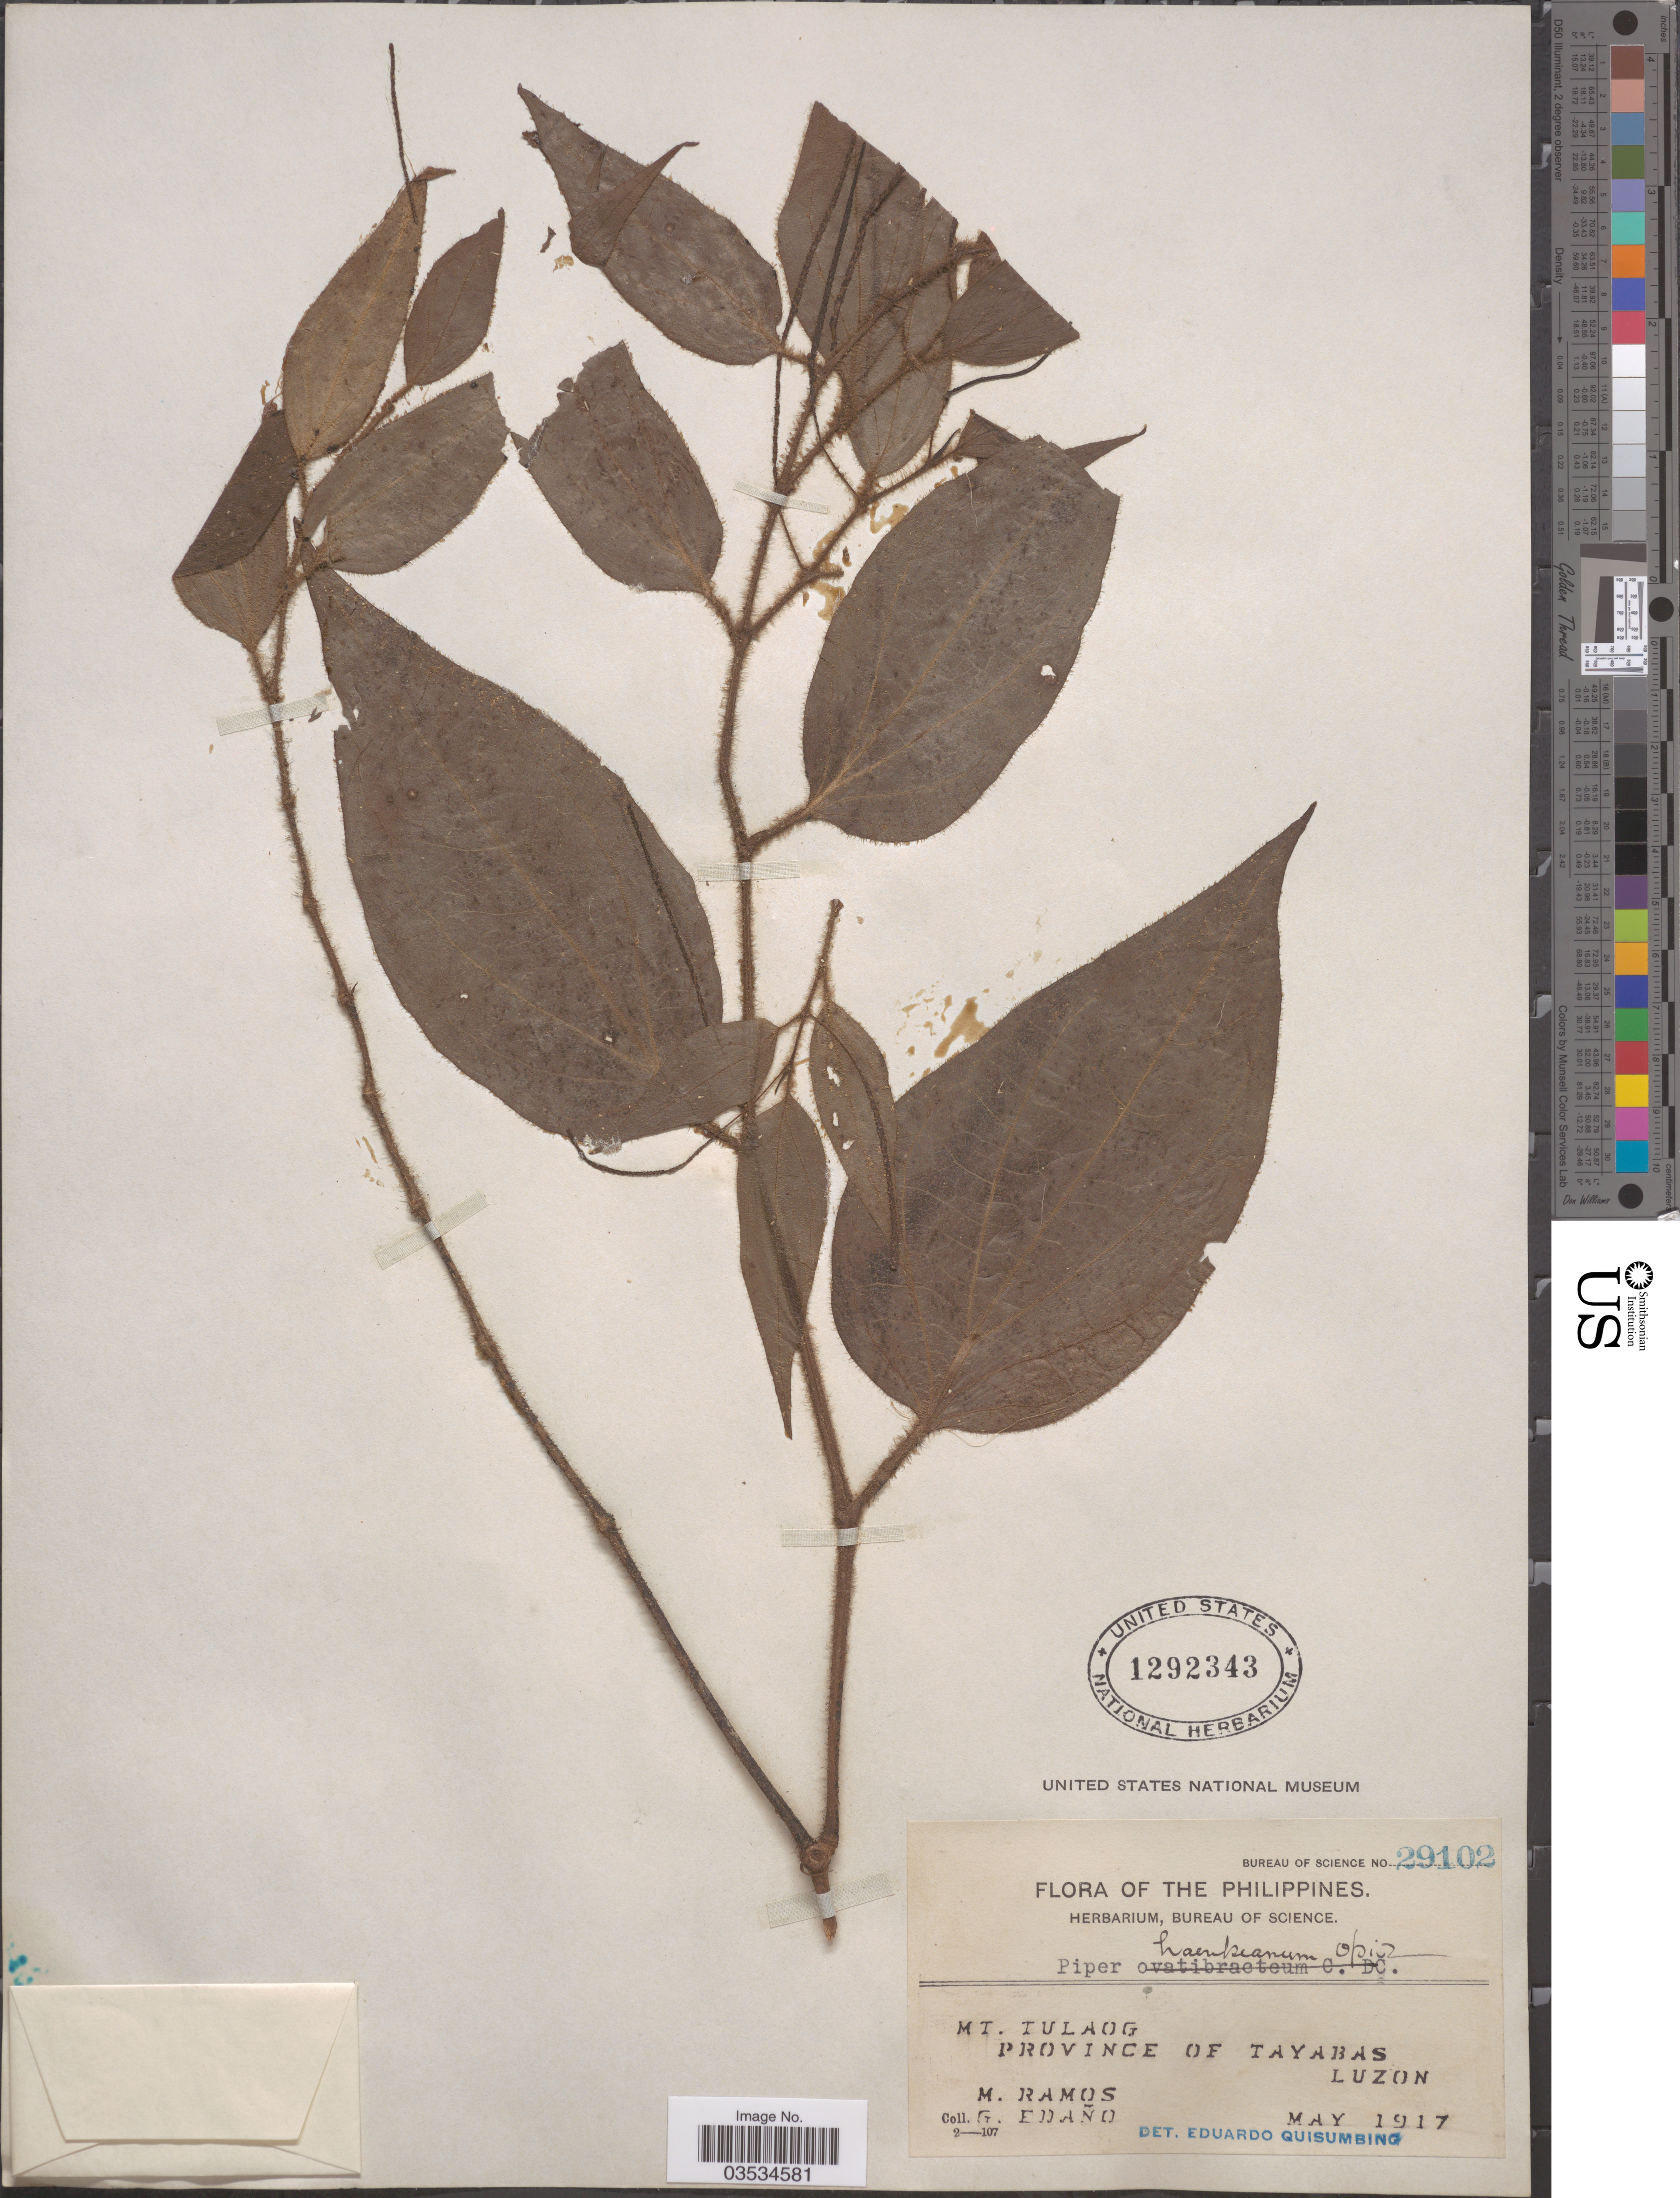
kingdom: Plantae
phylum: Tracheophyta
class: Magnoliopsida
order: Piperales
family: Piperaceae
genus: Piper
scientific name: Piper haenkeanum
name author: Opiz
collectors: M. Ramos & G. Edaño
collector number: Bureau of Science 29102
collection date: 1917-05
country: Philippines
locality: Mt. Tulaog. Province of Tayabas. Luzon.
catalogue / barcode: US 1292343